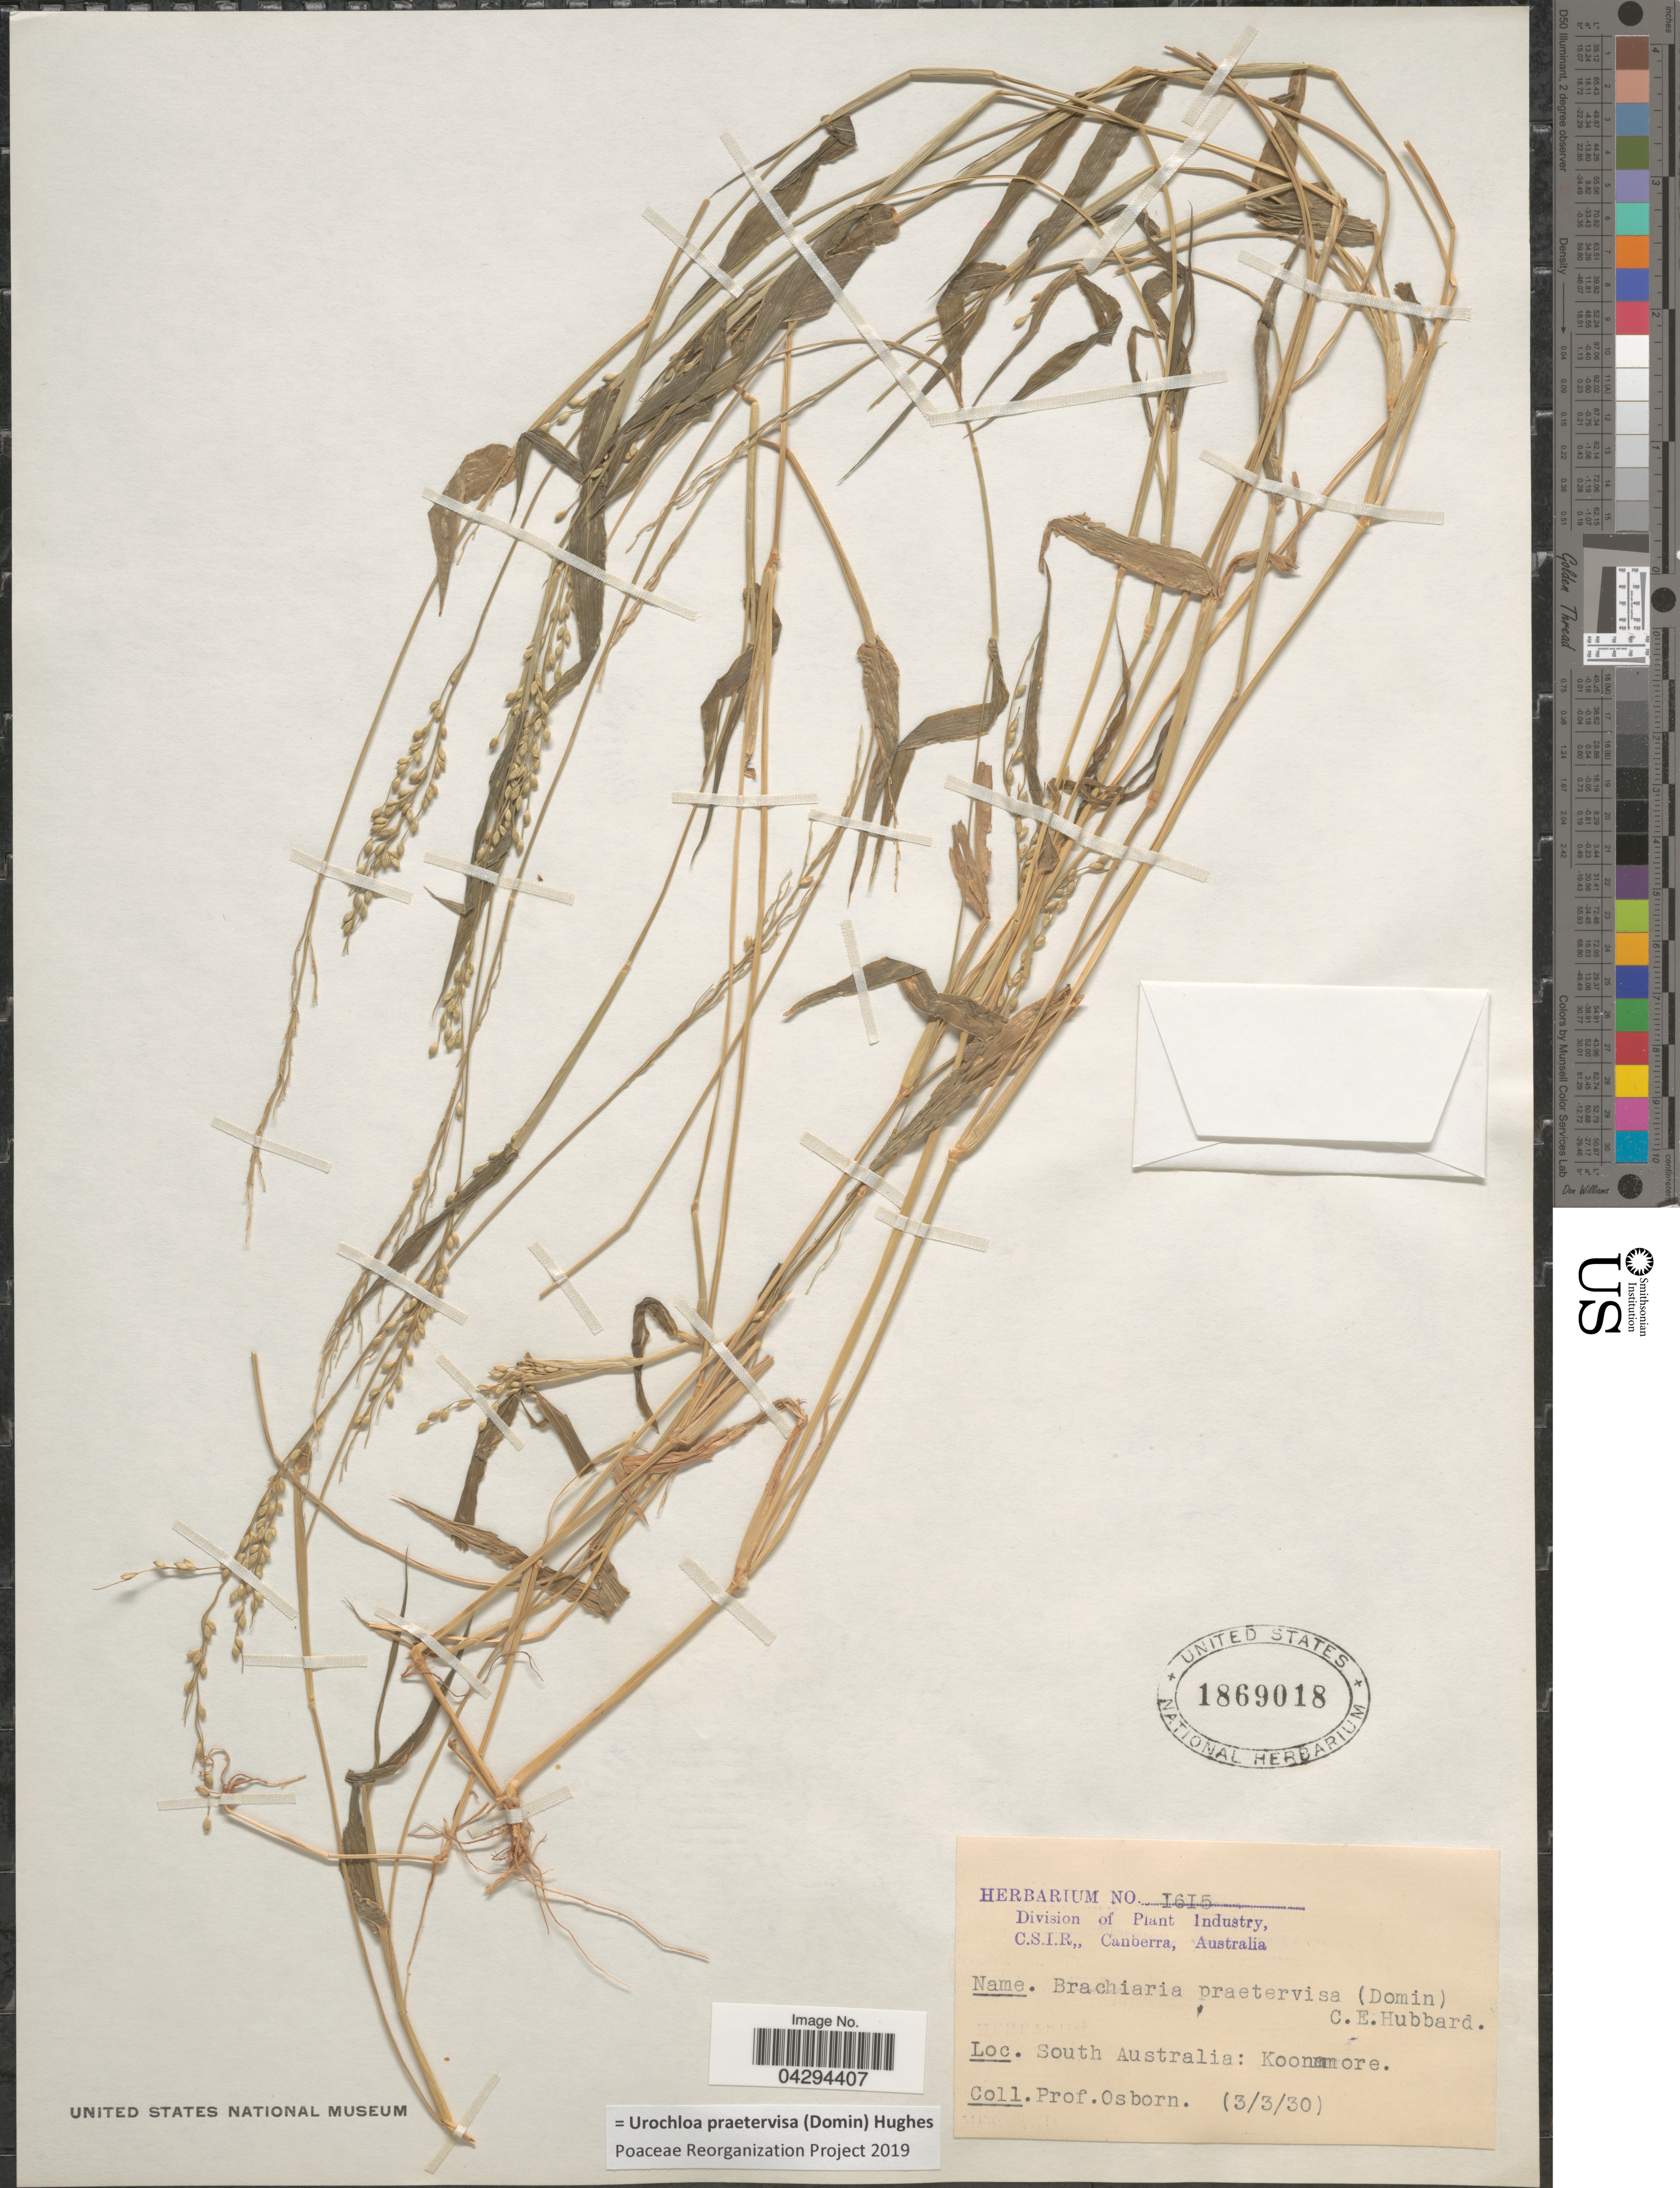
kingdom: Plantae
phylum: Tracheophyta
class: Liliopsida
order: Poales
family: Poaceae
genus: Urochloa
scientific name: Urochloa praetervisa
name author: (Domin) Hughes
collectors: -- Osborn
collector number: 1615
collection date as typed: Transcribed d/m/y: 3/3/30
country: Australia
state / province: South Australia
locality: Koonamore.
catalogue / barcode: US 1869018